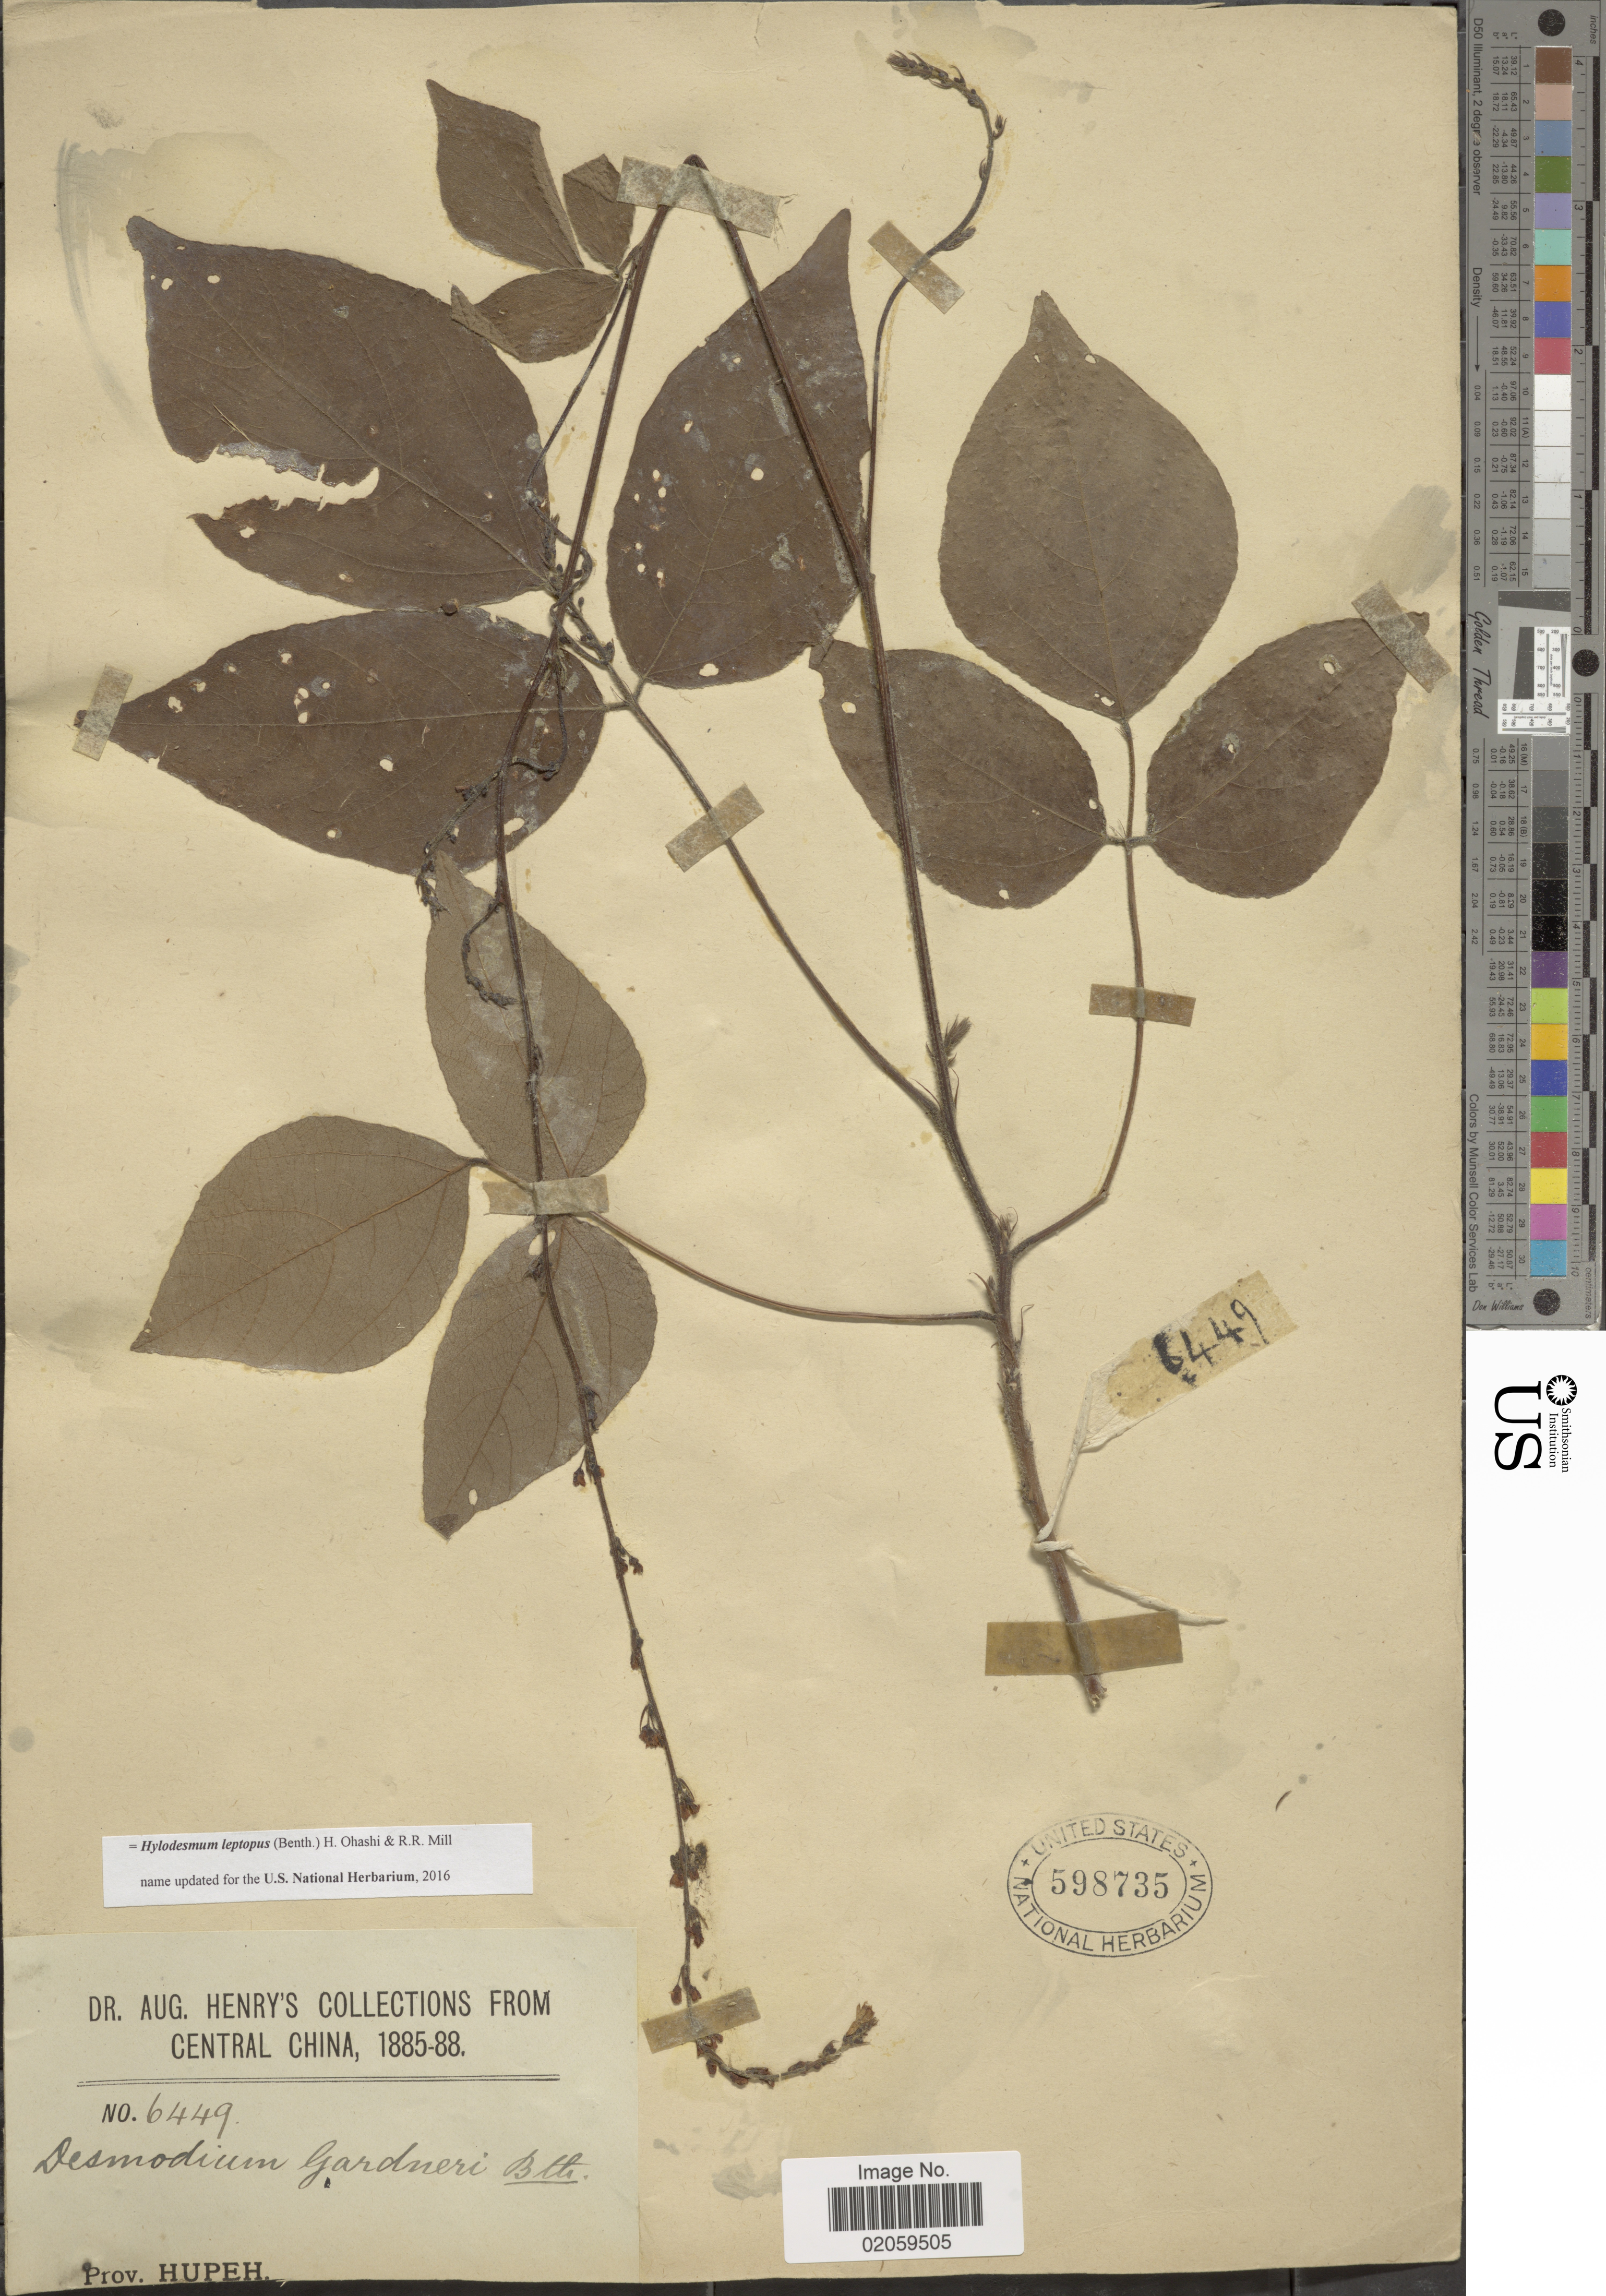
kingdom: Plantae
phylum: Tracheophyta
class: Magnoliopsida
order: Fabales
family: Fabaceae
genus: Hylodesmum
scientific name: Hylodesmum leptopus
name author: (A. Gray ex Benth.) H. Ohashi & R.R. Mill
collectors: A. Henry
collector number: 6449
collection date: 1885/1888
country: China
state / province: Hubei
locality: Central China, Prov. Hupeh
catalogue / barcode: US 598735